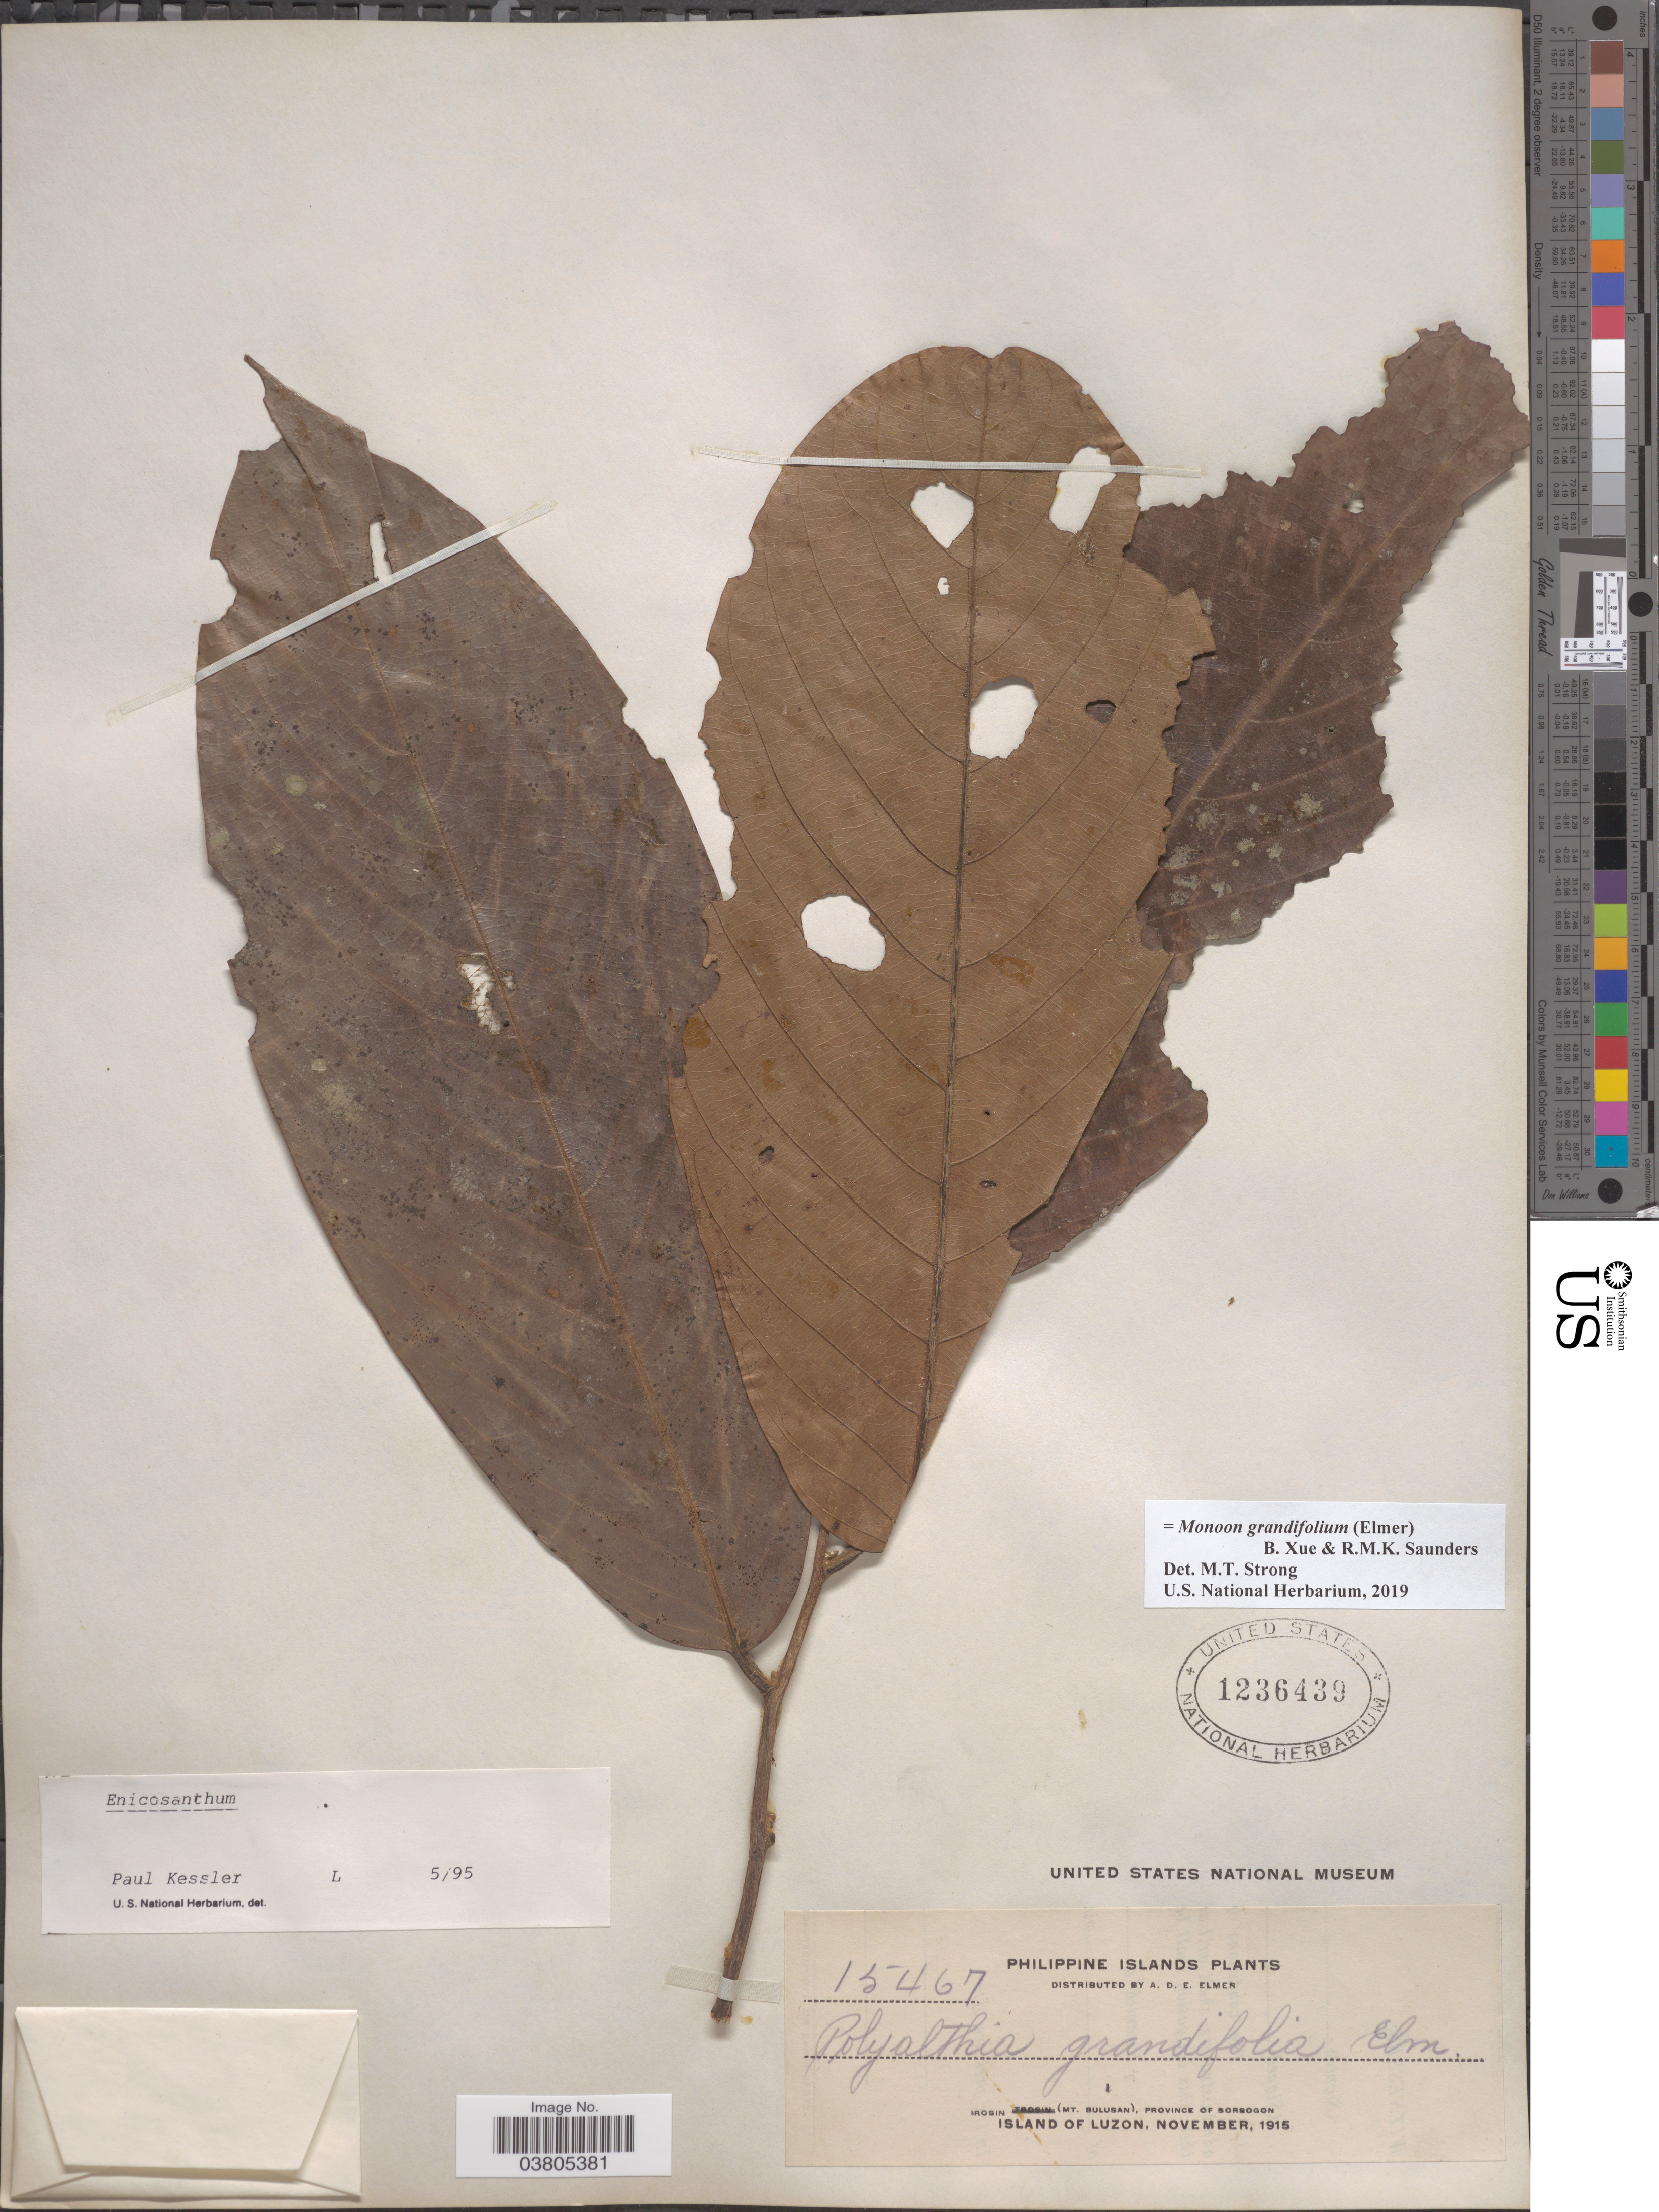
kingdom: Plantae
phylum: Tracheophyta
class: Magnoliopsida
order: Magnoliales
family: Annonaceae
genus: Monoon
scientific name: Monoon grandifolium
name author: (Elmer) B. Xue & R.M.K. Saunders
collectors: A. D. E. Elmer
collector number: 15467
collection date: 1915-11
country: Philippines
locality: Philippine Islands. Irosin (Mt. Bulusan), Province of Sorsogon. Island of Luzon.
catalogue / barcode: US 1236439